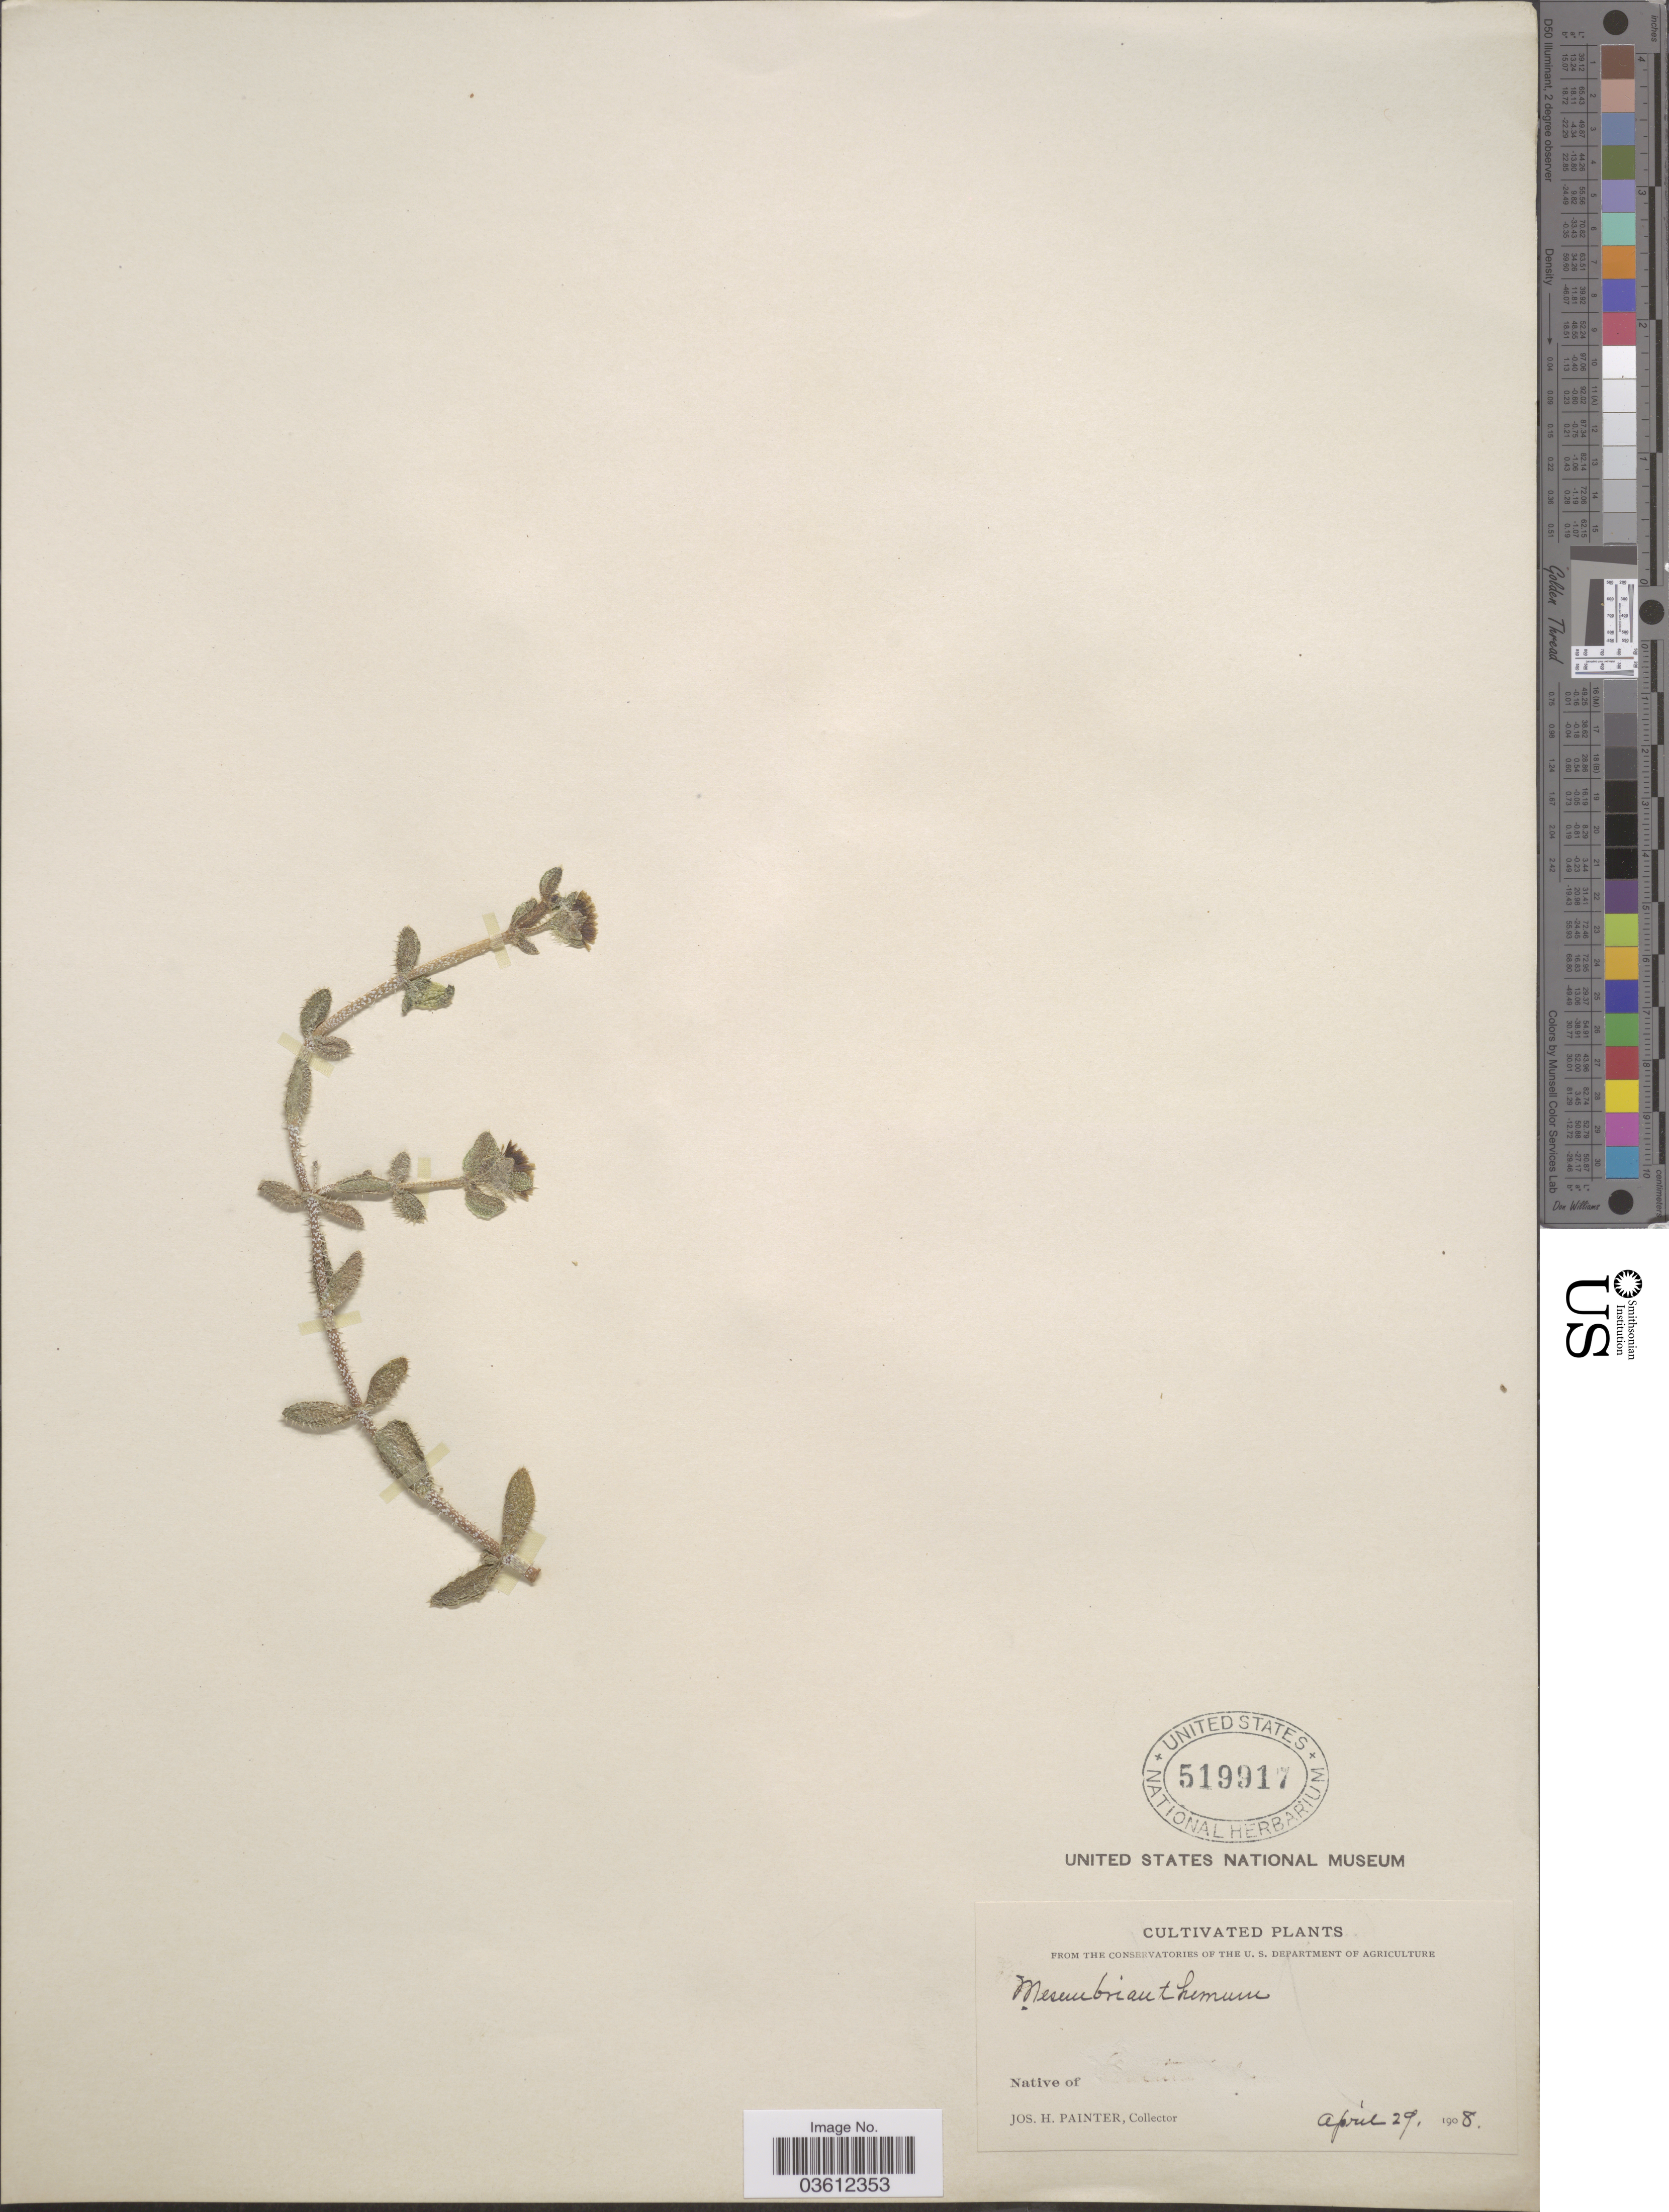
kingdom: Plantae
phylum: Tracheophyta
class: Magnoliopsida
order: Caryophyllales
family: Aizoaceae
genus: Mesembryanthemum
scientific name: Mesembryanthemum sp.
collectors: J. H. Painter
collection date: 1908-04-29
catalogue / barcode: US 519917